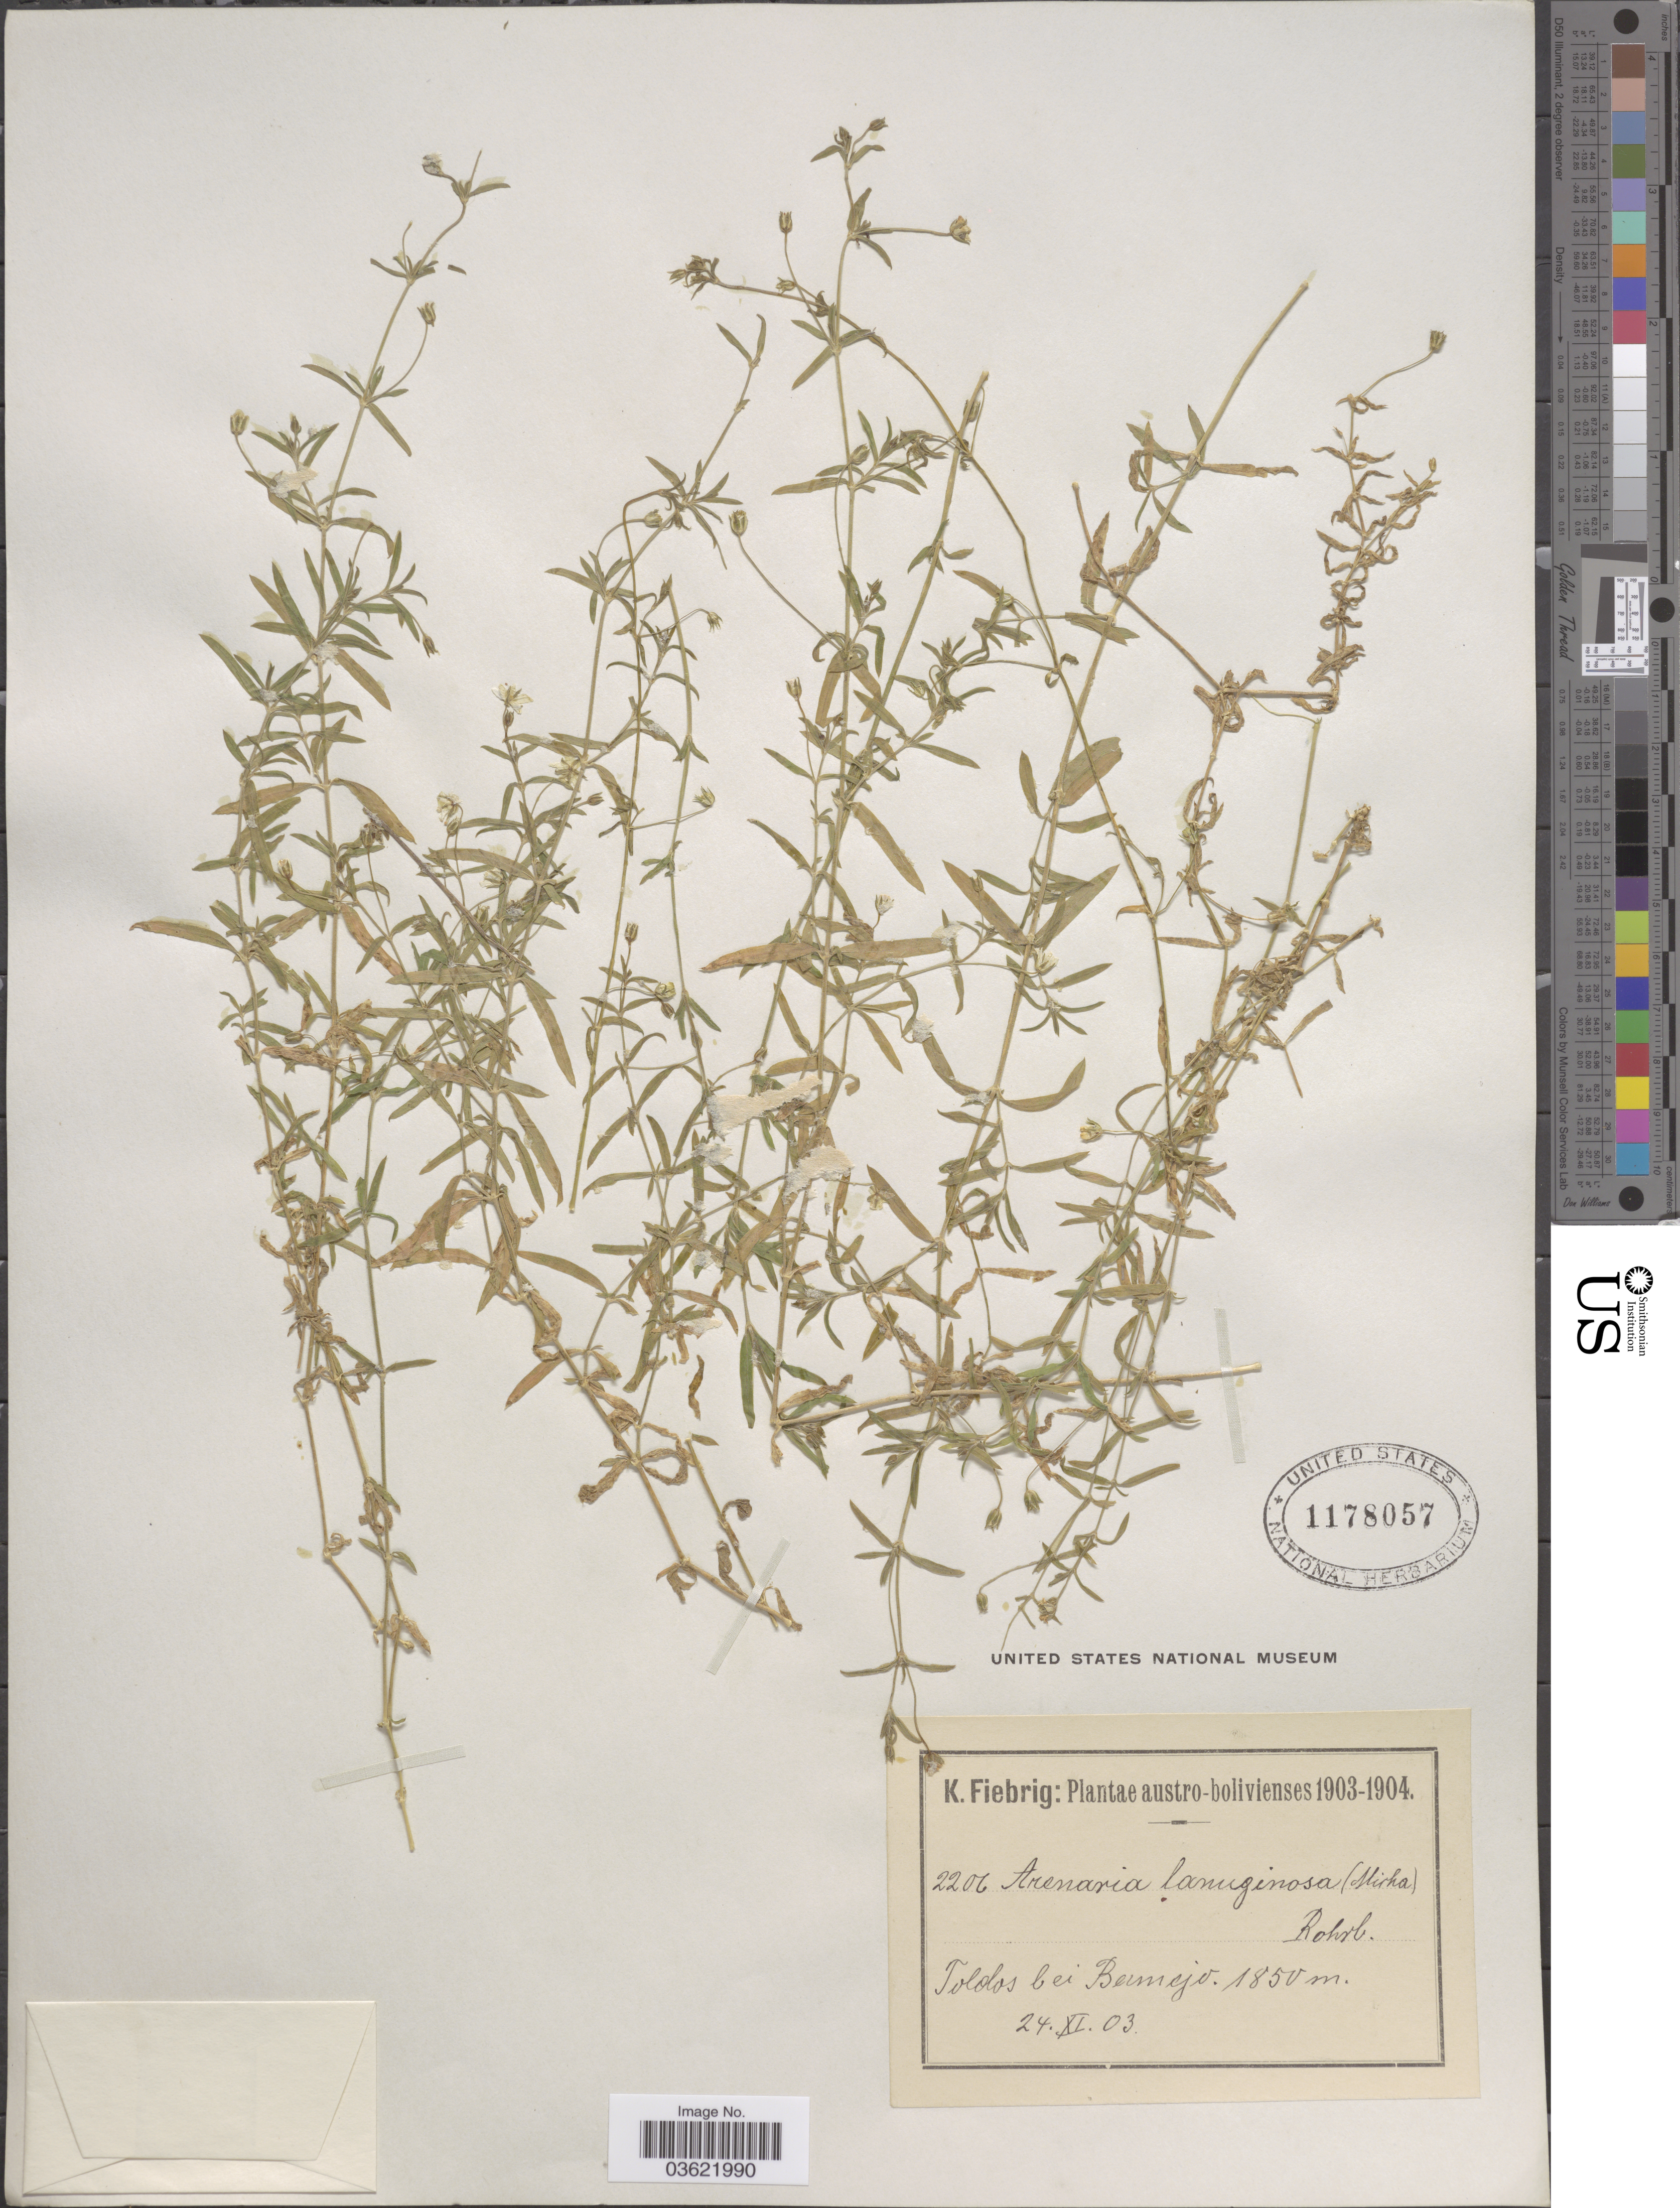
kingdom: Plantae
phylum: Tracheophyta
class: Magnoliopsida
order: Caryophyllales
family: Caryophyllaceae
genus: Arenaria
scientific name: Arenaria lanuginosa var. megalantha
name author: Rohrb.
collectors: K. Fiebrig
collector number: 2206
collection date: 1903-11-24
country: Bolivia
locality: Austro-bolivienses. Tololos bei Bermejo.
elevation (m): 1850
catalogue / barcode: US 1178057